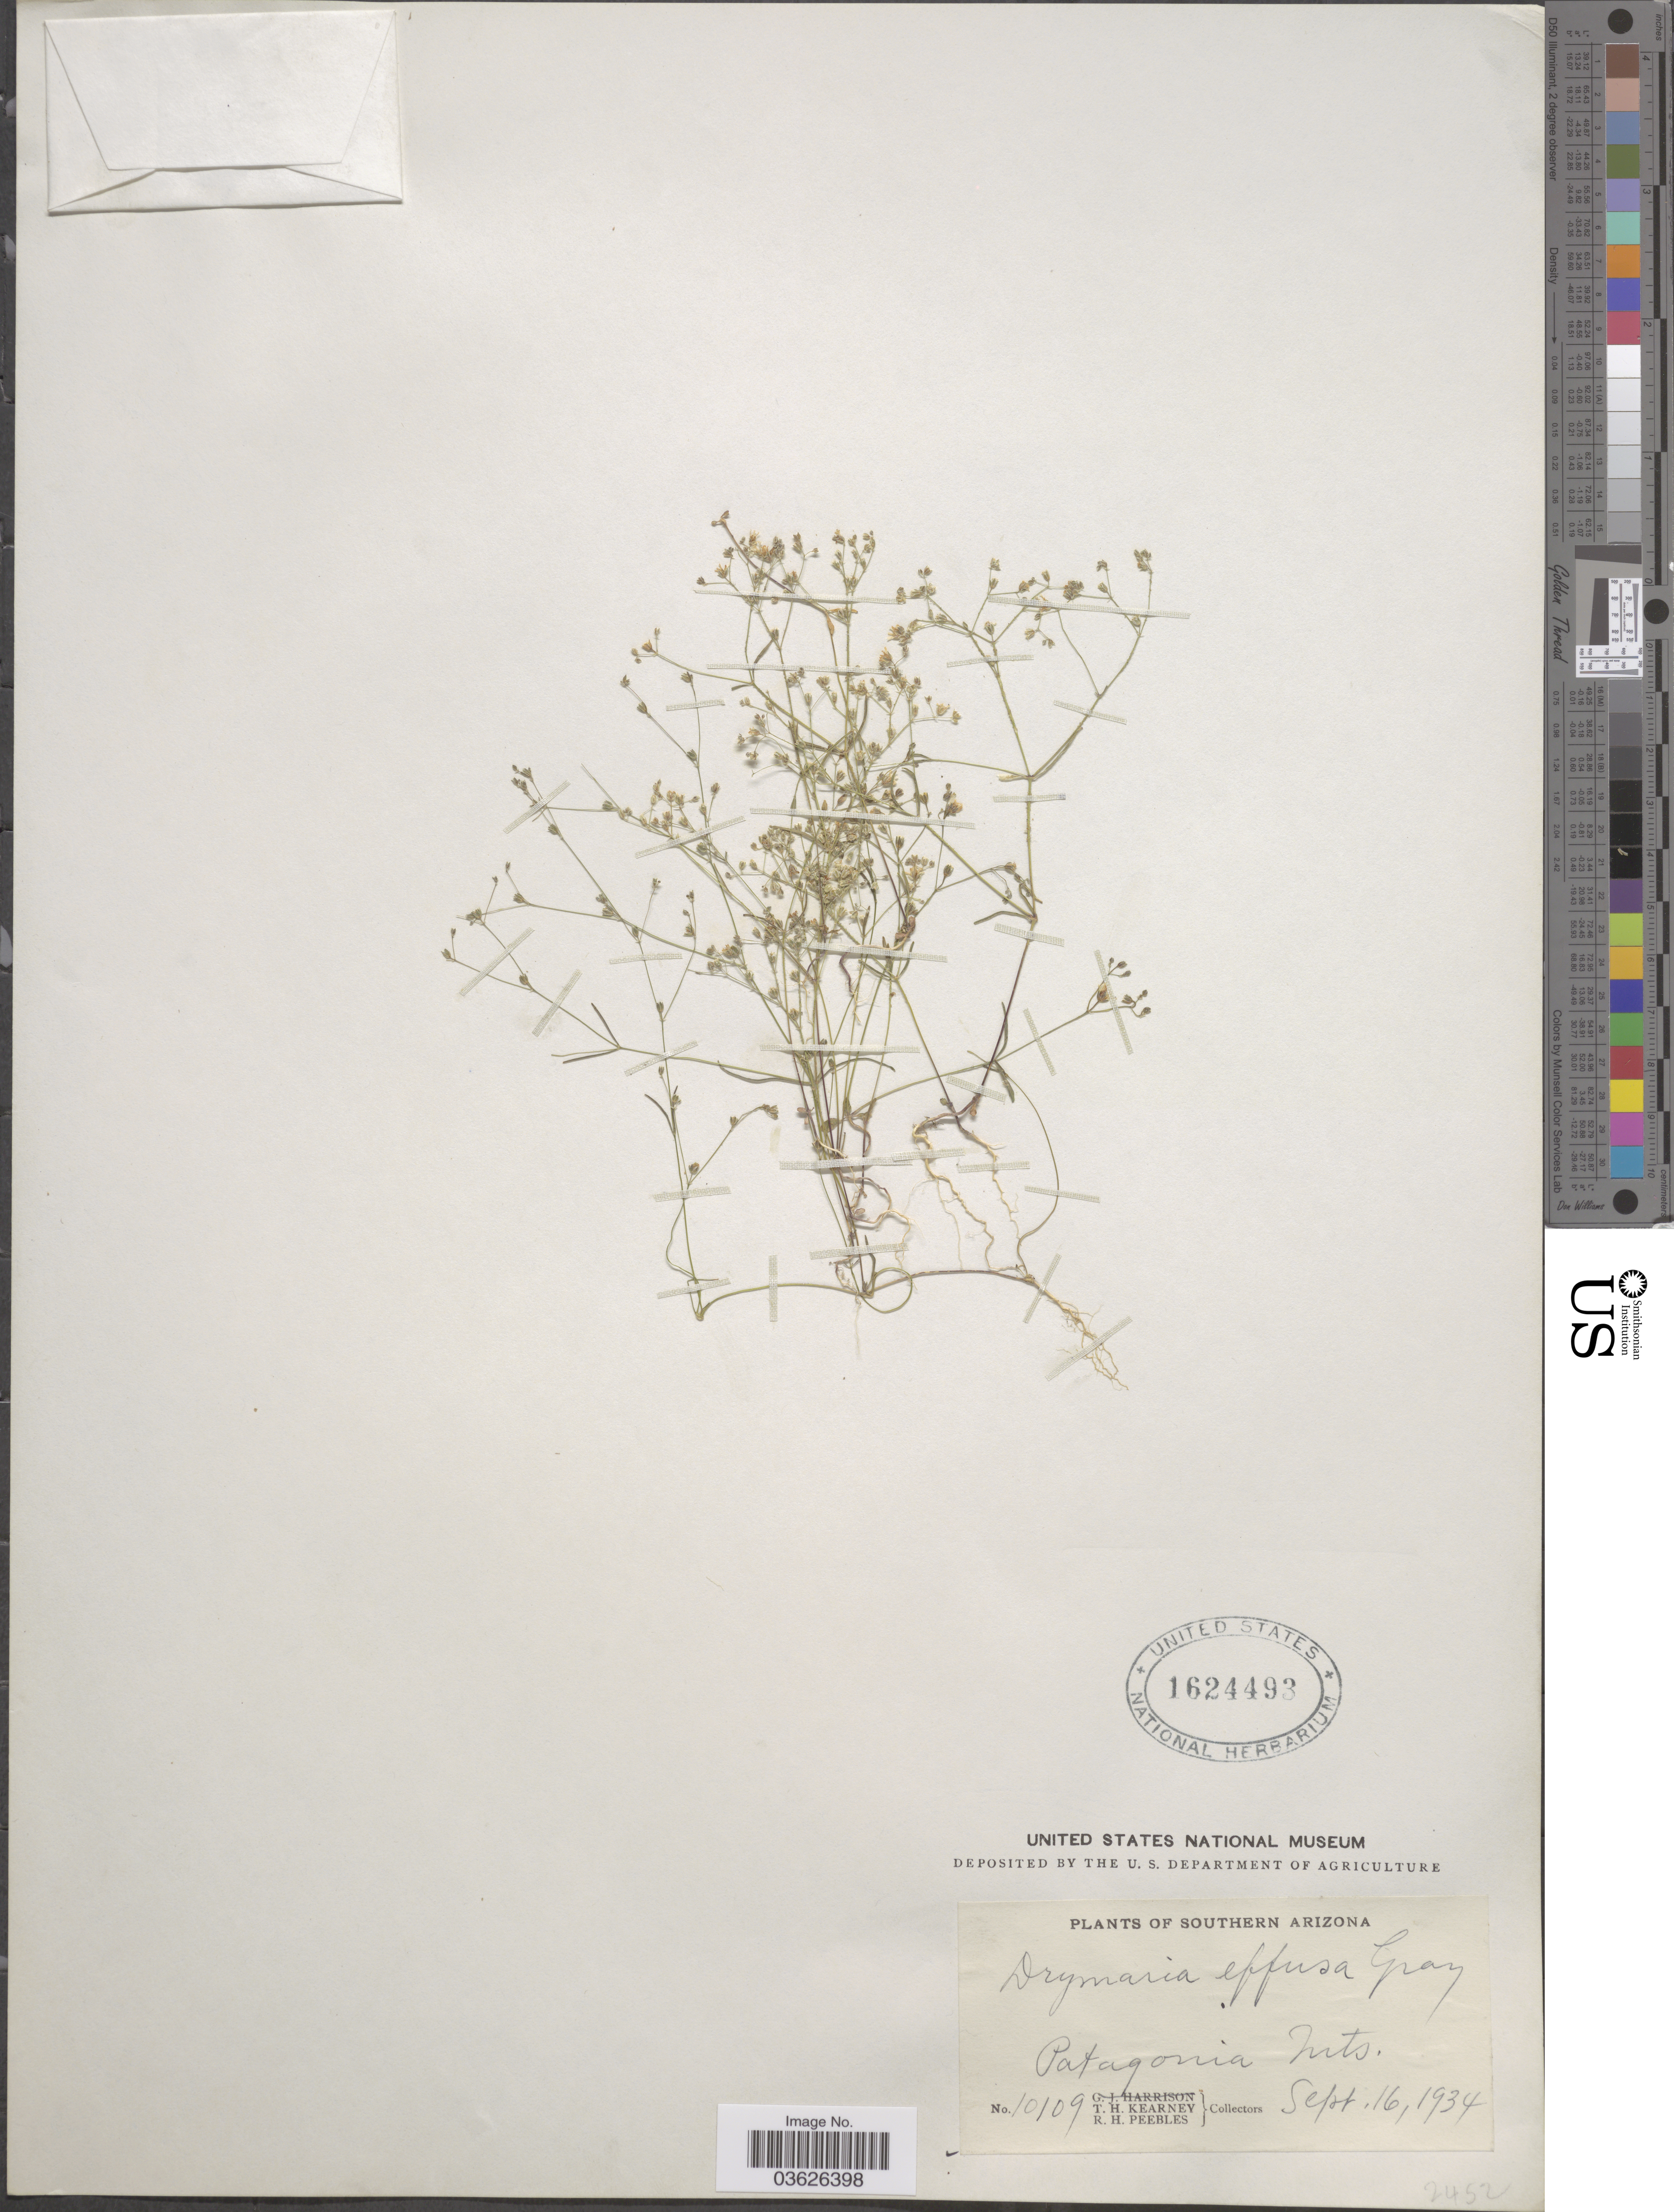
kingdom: Plantae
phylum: Tracheophyta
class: Magnoliopsida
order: Caryophyllales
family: Caryophyllaceae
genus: Drymaria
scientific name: Drymaria effusa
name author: A. Gray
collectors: T. H. Kearney & R. H. Peebles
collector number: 10109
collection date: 1934-09-16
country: United States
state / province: Arizona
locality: Southern Arizona. Patagonia Mts.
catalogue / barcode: US 1624493